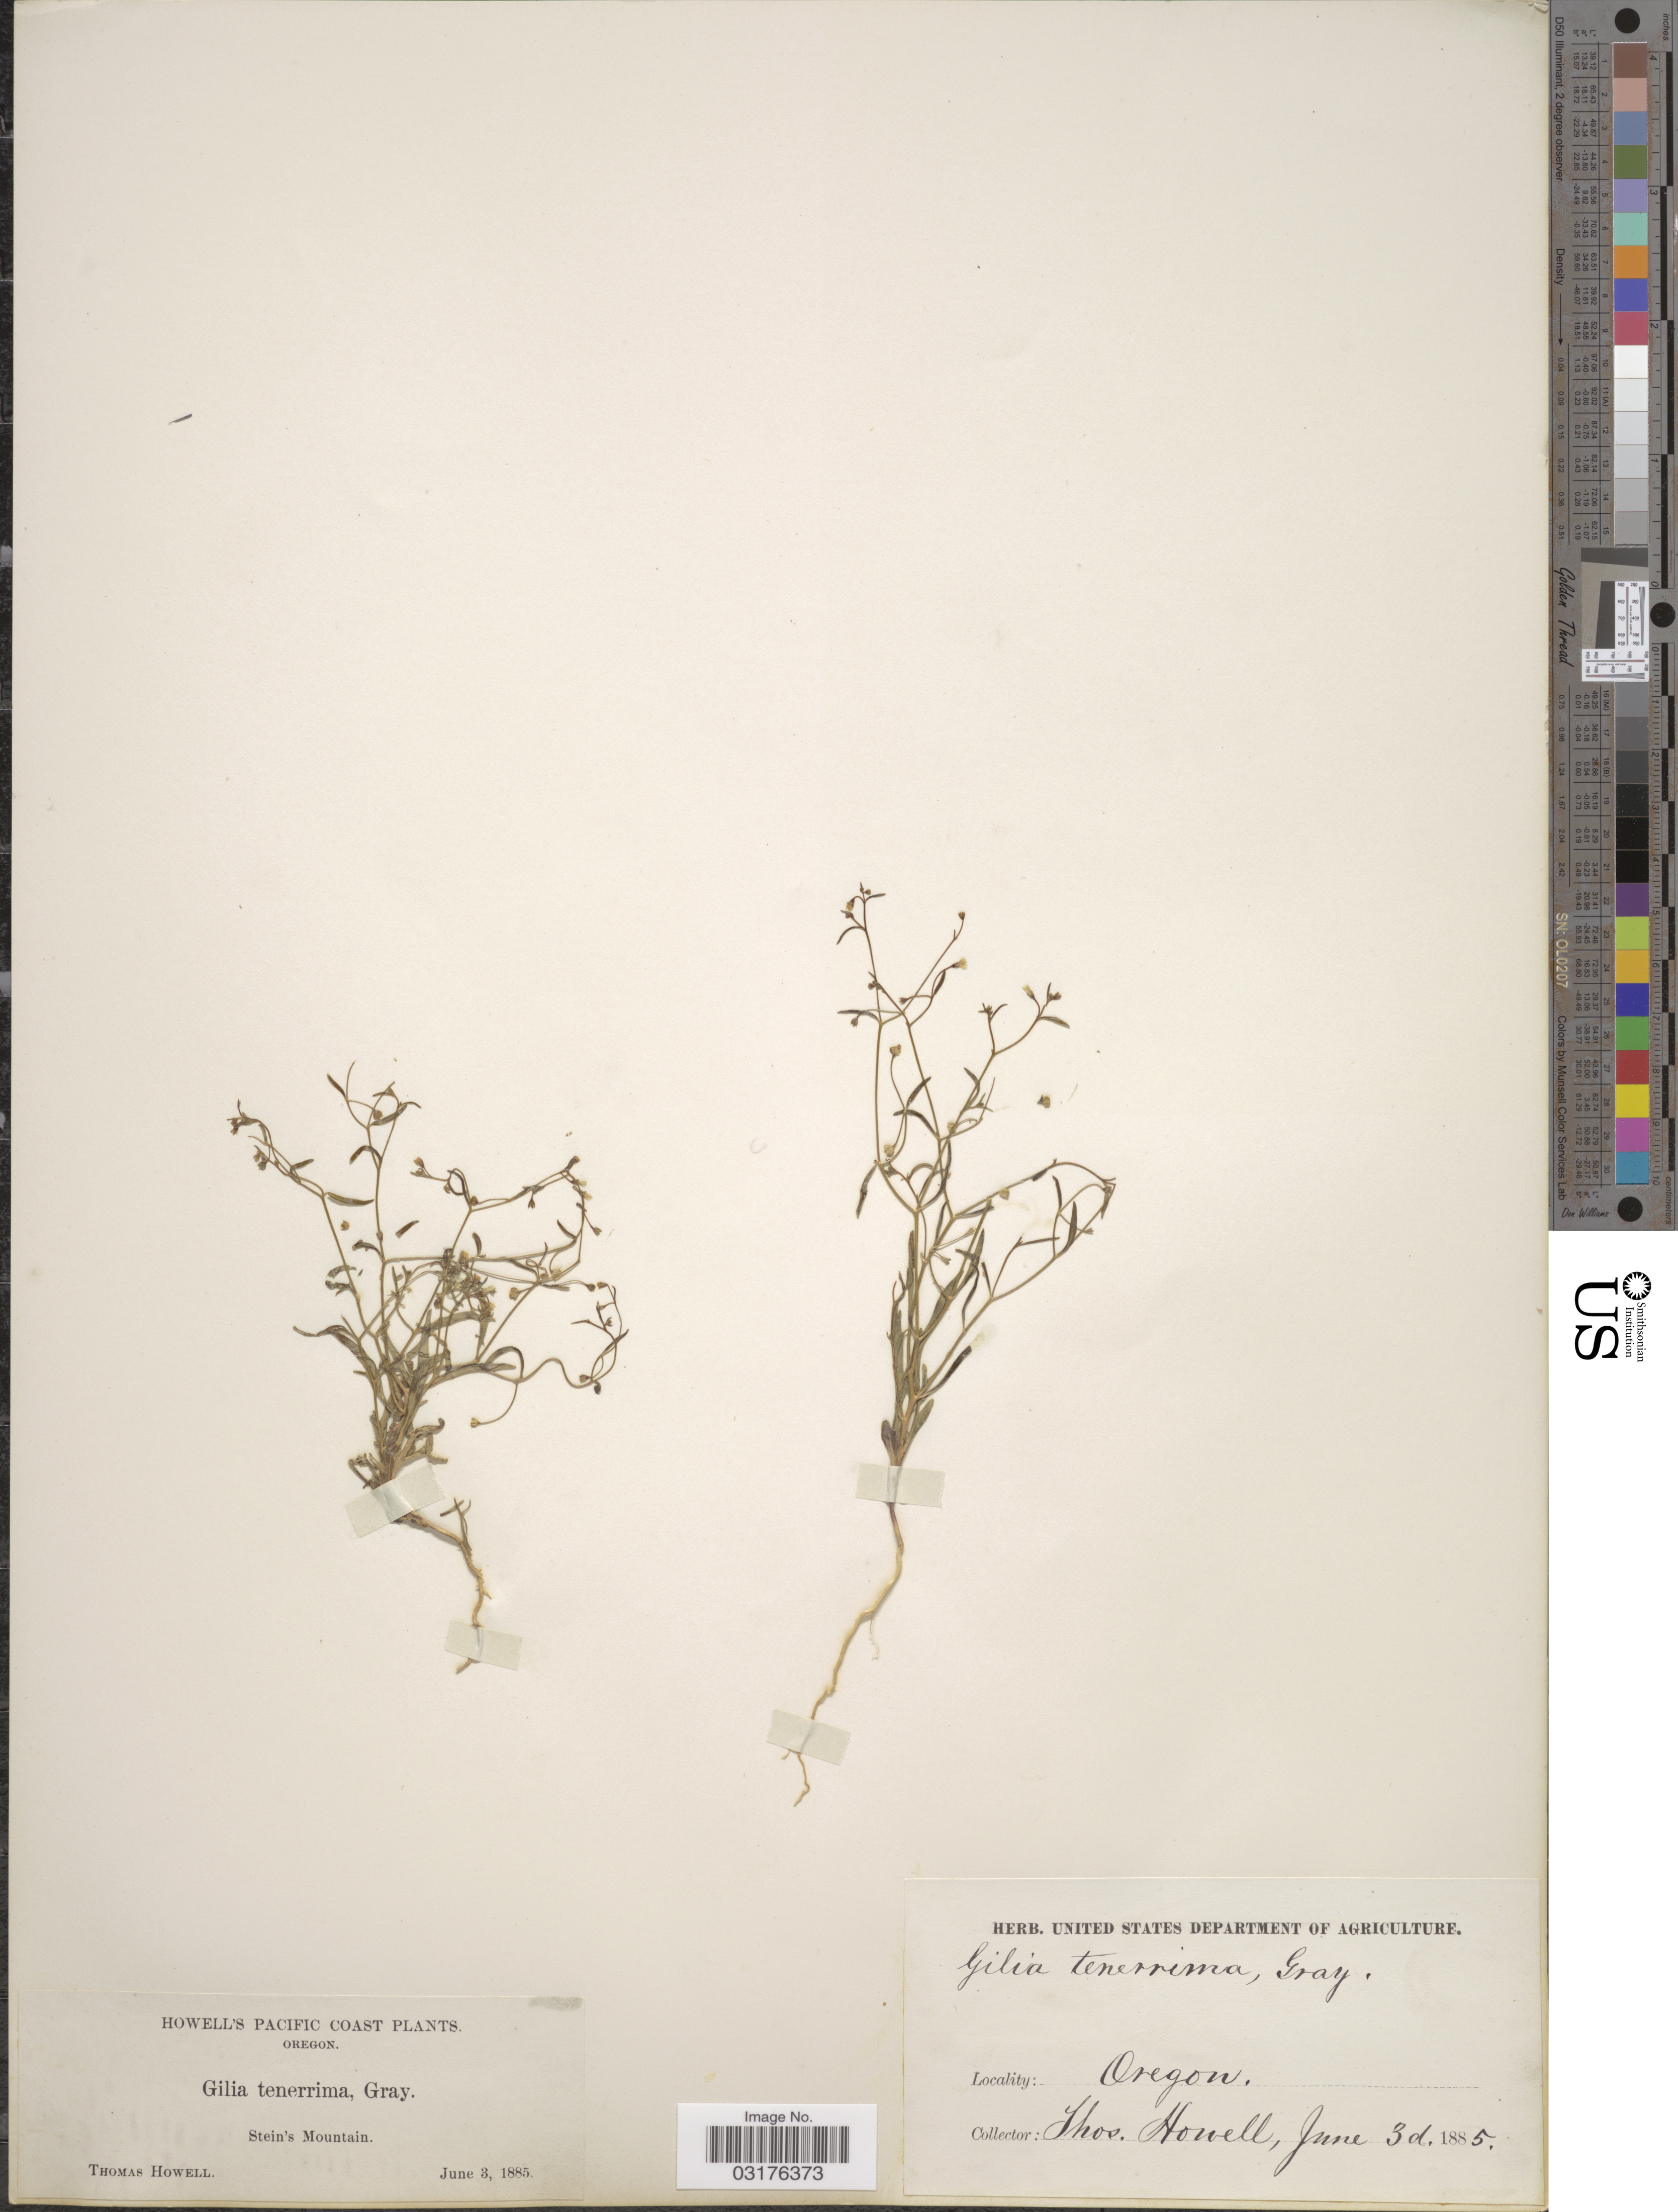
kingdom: Plantae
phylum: Tracheophyta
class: Magnoliopsida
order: Ericales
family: Polemoniaceae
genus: Lathrocasis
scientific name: Lathrocasis tenerrima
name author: (A. Gray) L.A. Johnson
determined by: Strong, Mark T., (BOT), Smithsonian Institution - National Museum of Natural History (UNITED STATES)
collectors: T. Howell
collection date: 1885-06-03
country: United States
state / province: Oregon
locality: Pacific Coast, Stein's Mountains.